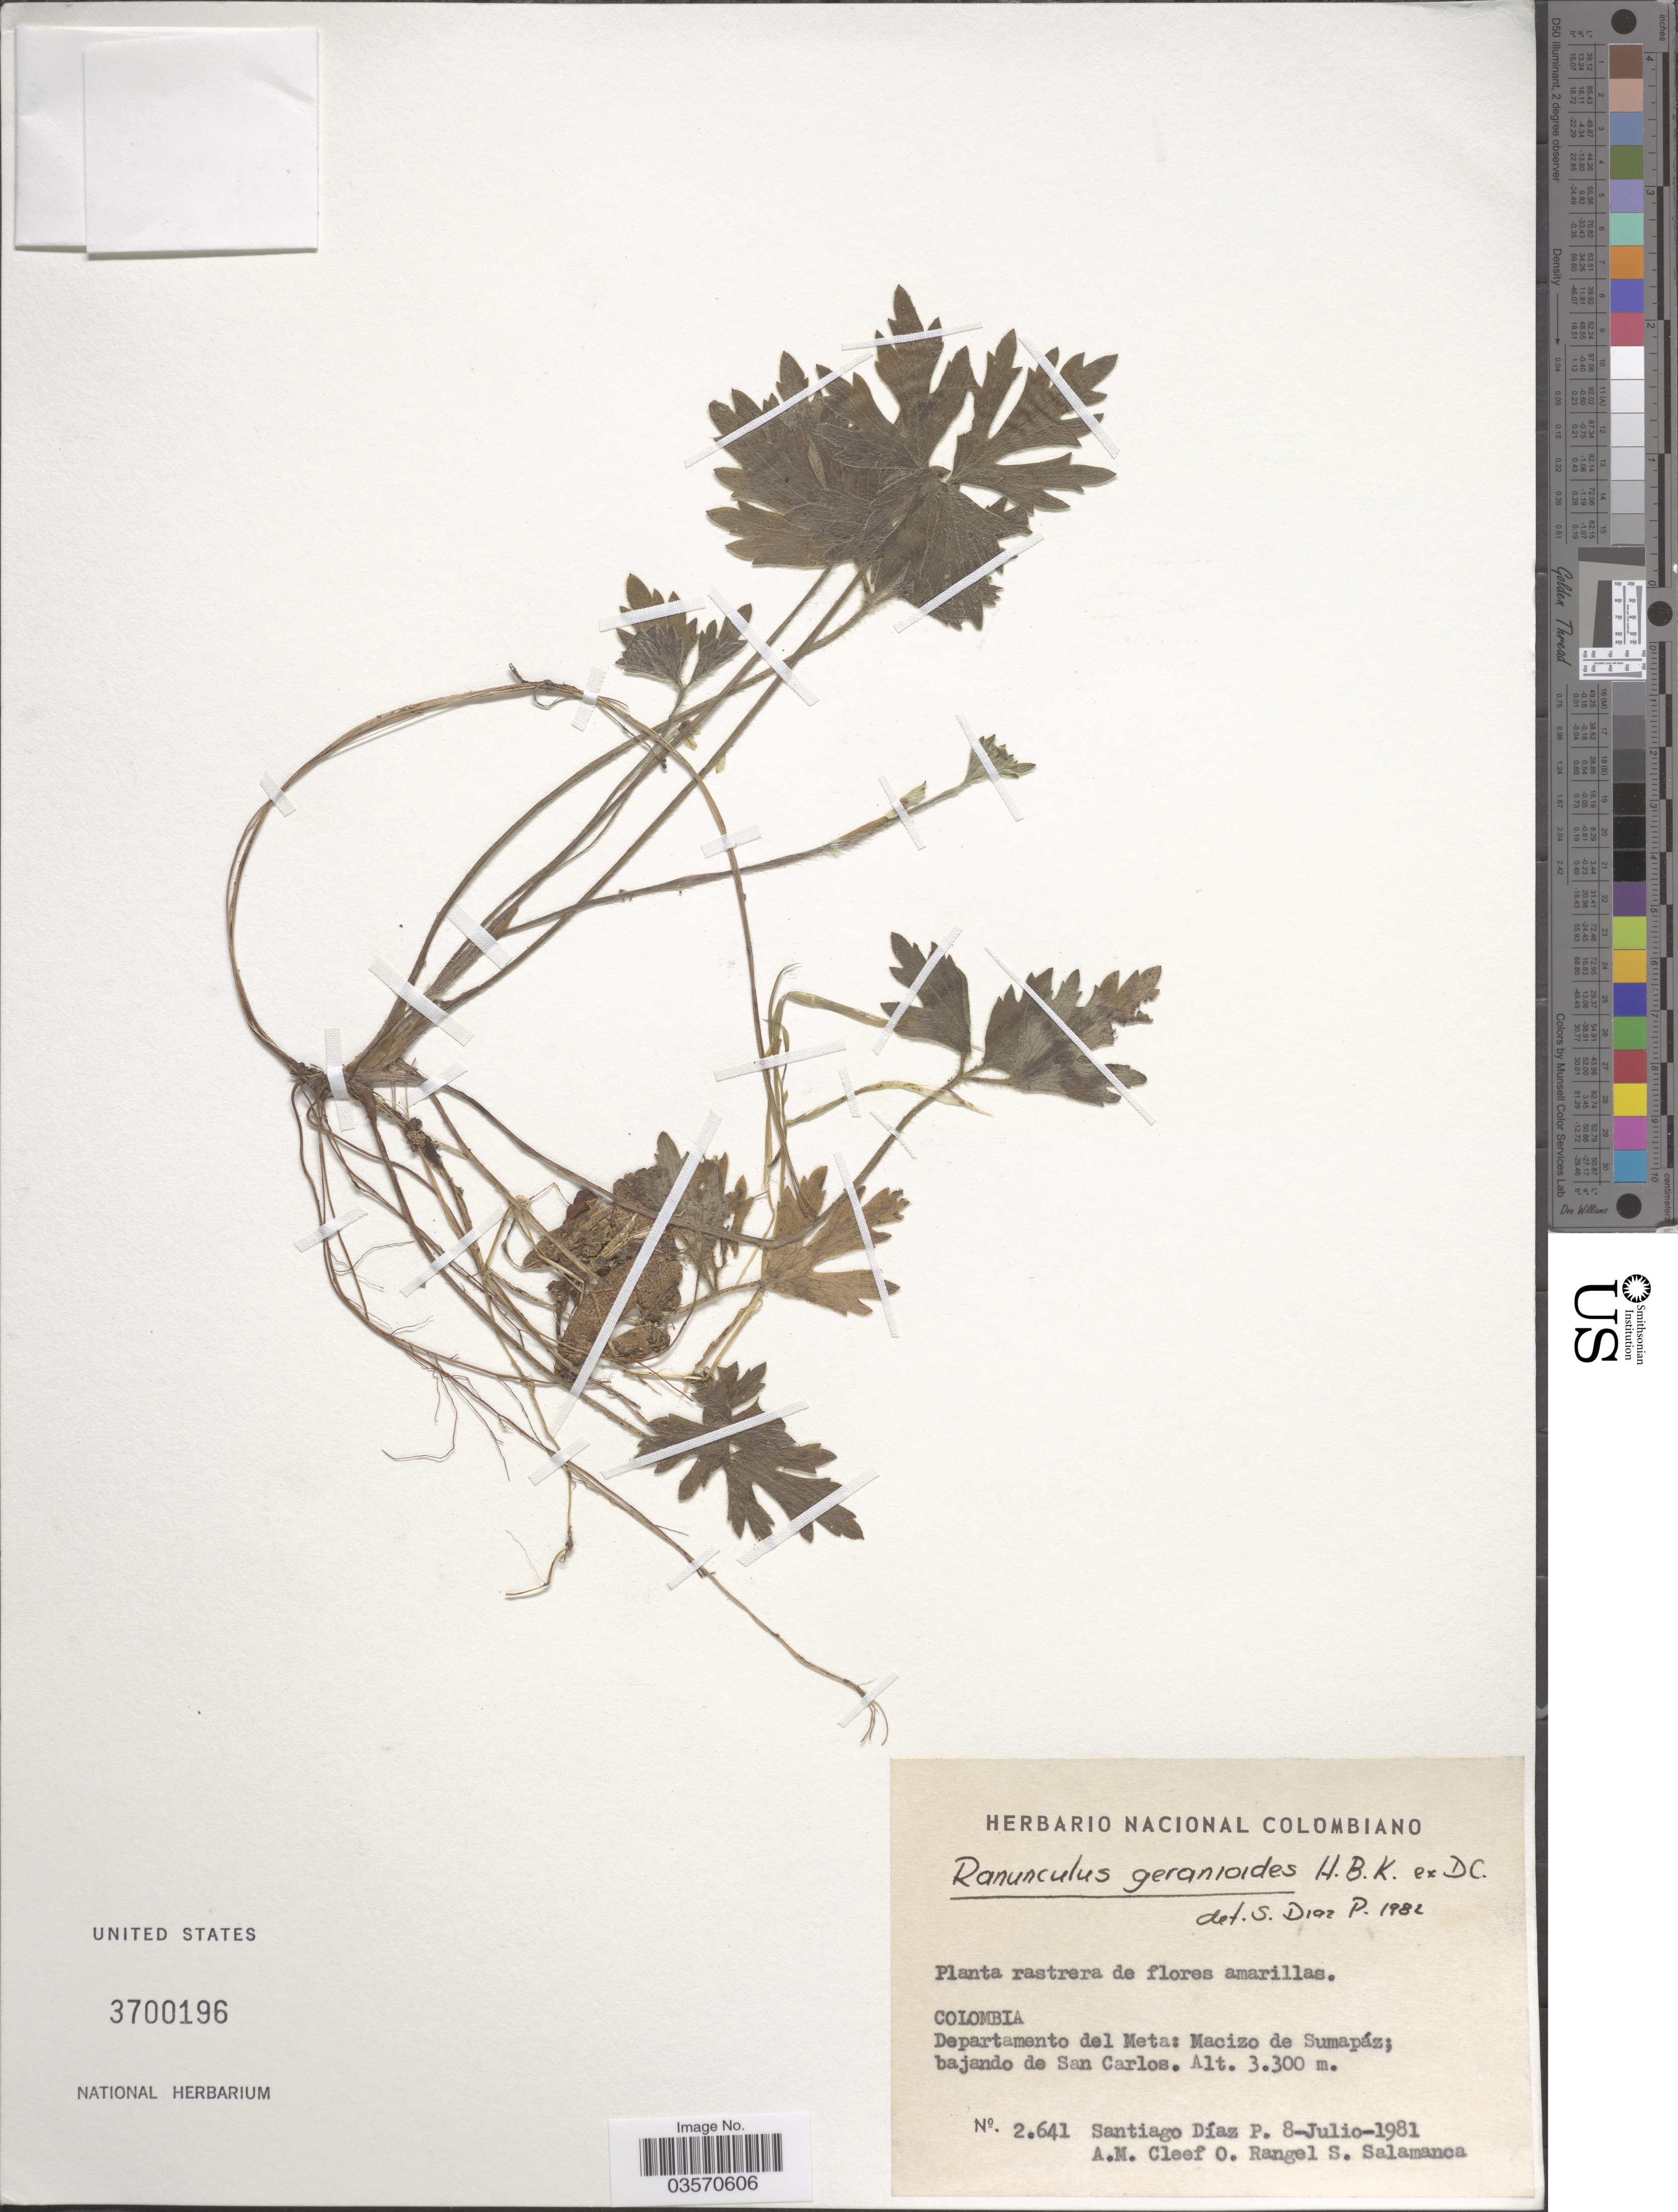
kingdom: Plantae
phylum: Tracheophyta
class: Magnoliopsida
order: Ranunculales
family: Ranunculaceae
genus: Ranunculus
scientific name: Ranunculus geranioides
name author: Humb. et al. ex DC.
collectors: S. Diaz P., A. M. Cleef, O. Rangel & S. Salamanca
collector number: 2641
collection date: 1981-07-08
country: Colombia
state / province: Meta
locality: Departamento del Meta: Macizo de Sumapáz; bajando de San Carlos.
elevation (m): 3300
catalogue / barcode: US 3700196